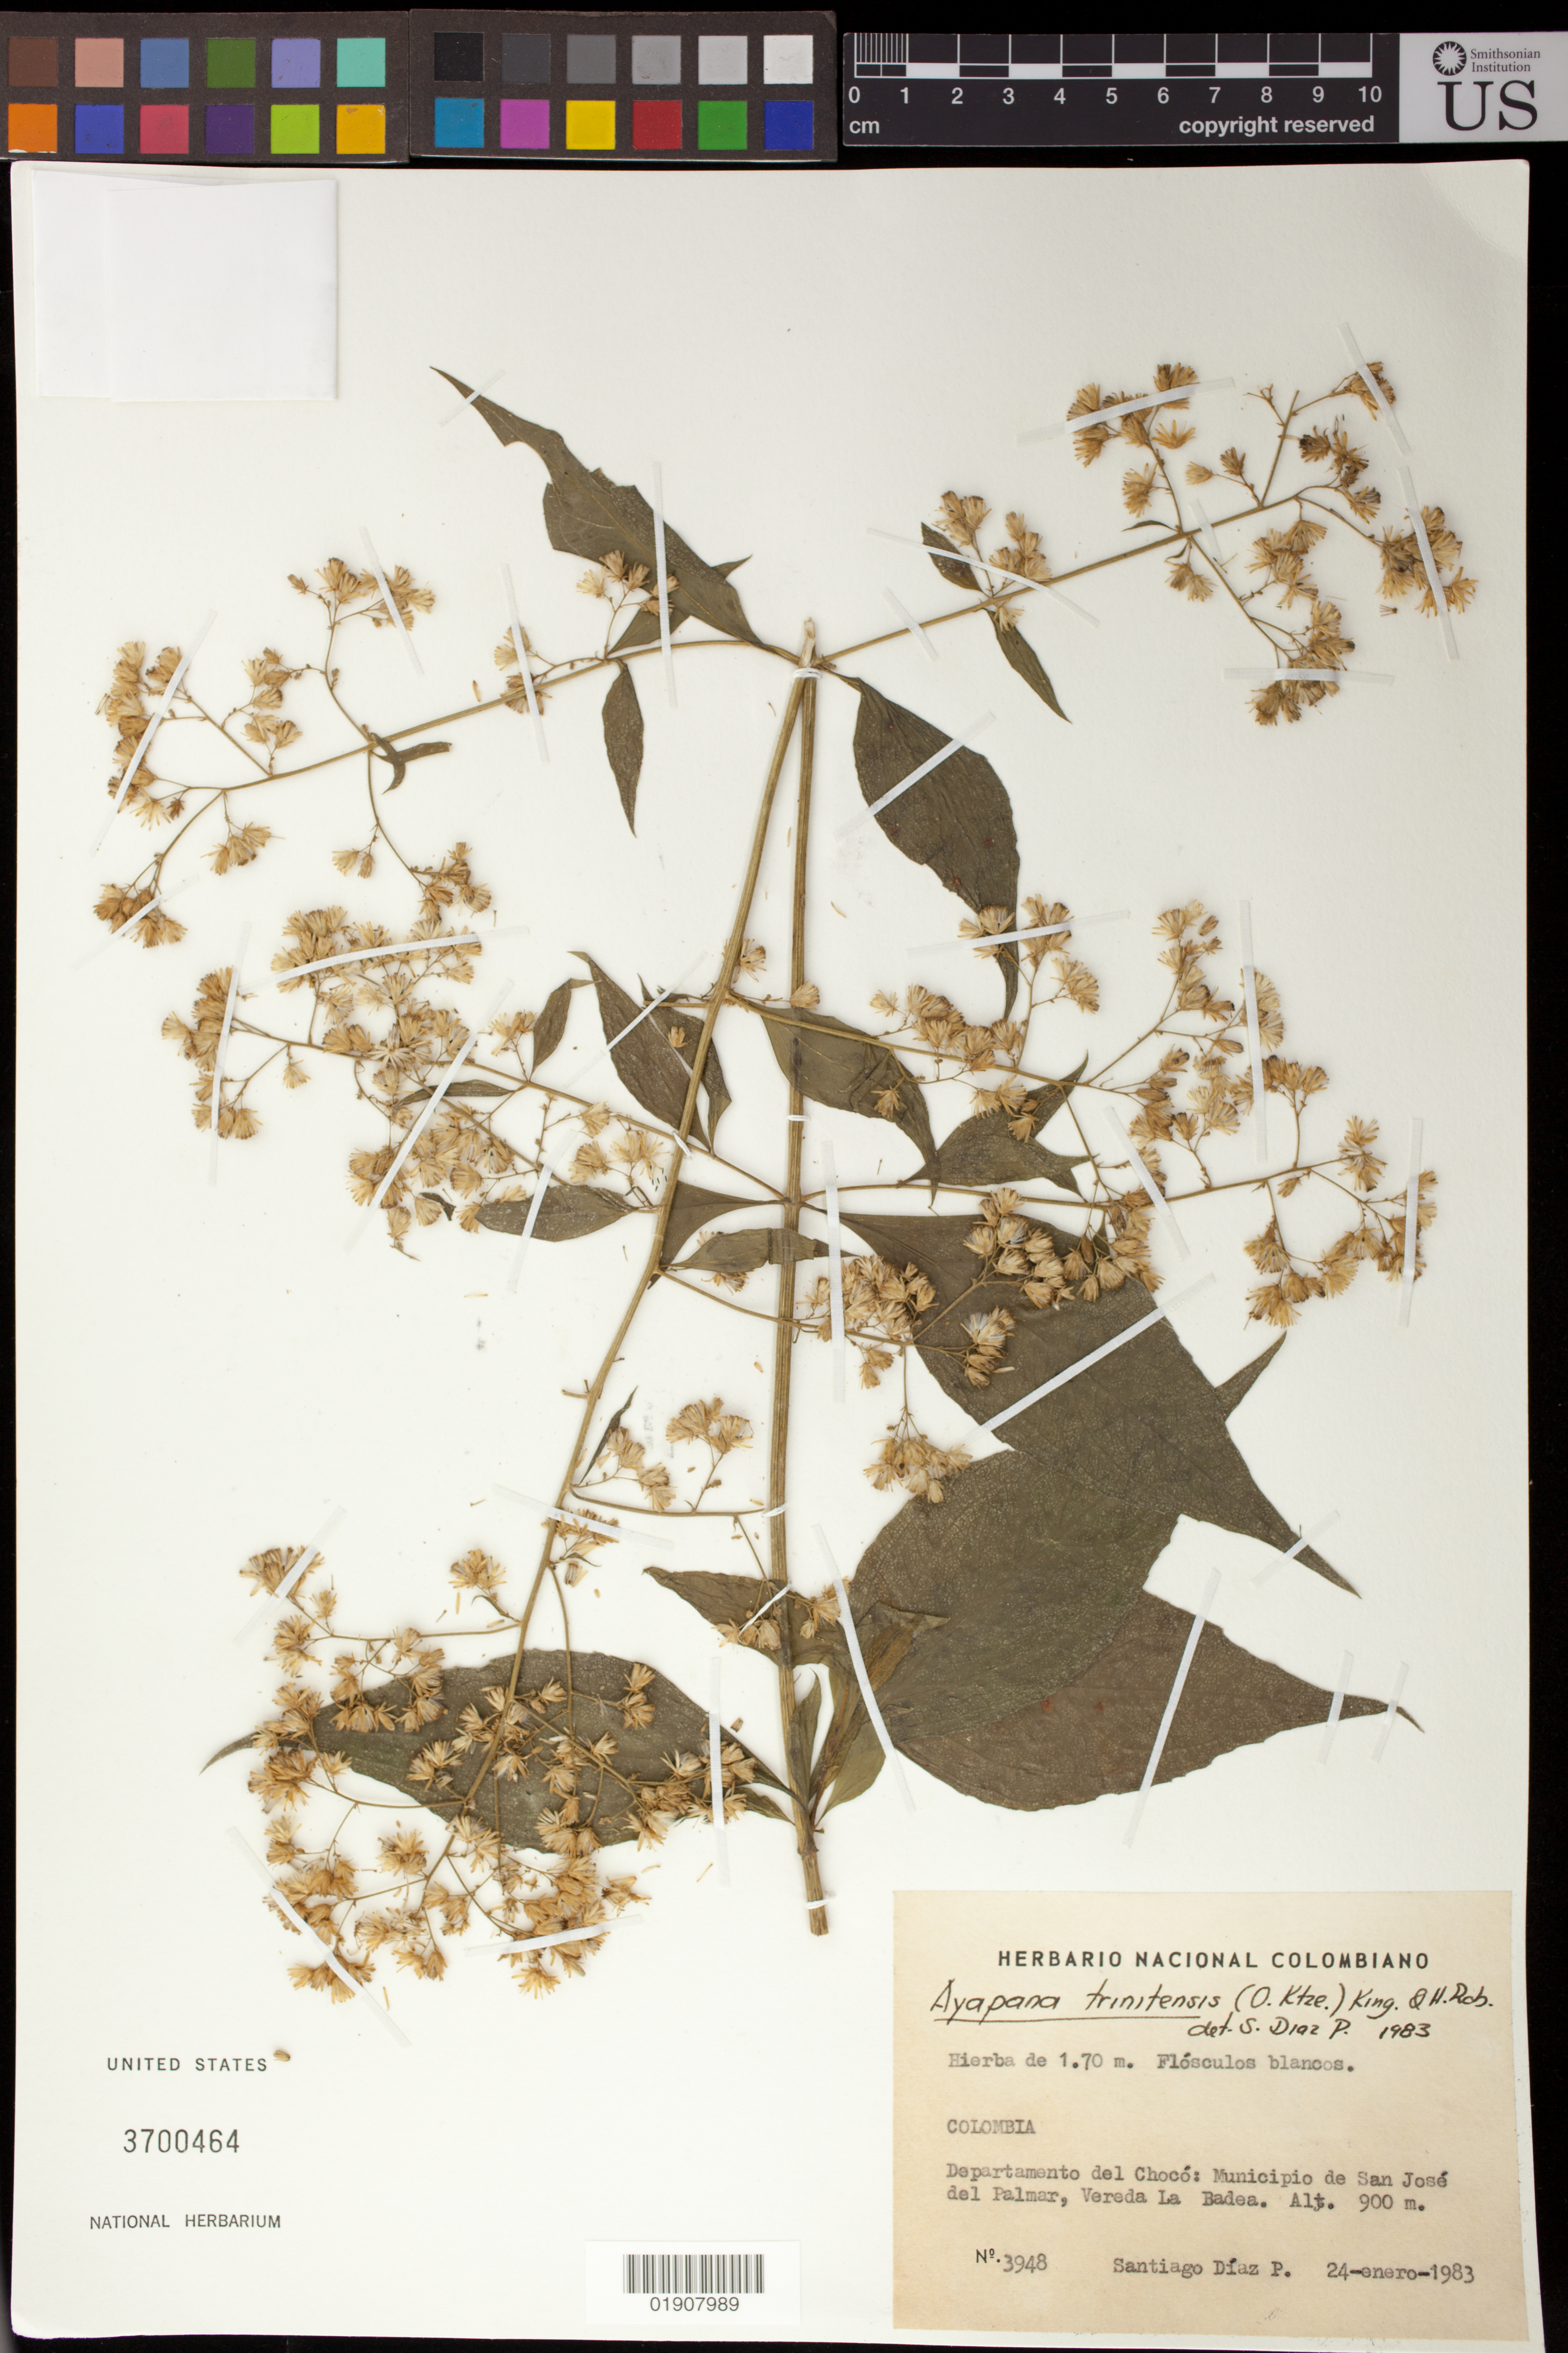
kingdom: Plantae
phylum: Tracheophyta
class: Magnoliopsida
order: Asterales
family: Asteraceae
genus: Ayapana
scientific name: Ayapana trinitensis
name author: (Kuntze) R.M. King & H. Rob.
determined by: Díaz Píedrahíta, S.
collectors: S. Díaz Píedrahíta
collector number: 3948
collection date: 1983-01-24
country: Colombia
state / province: Choco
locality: Municipio de San José del Palmar, Vereda La Badea.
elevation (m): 900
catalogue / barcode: US 3700464